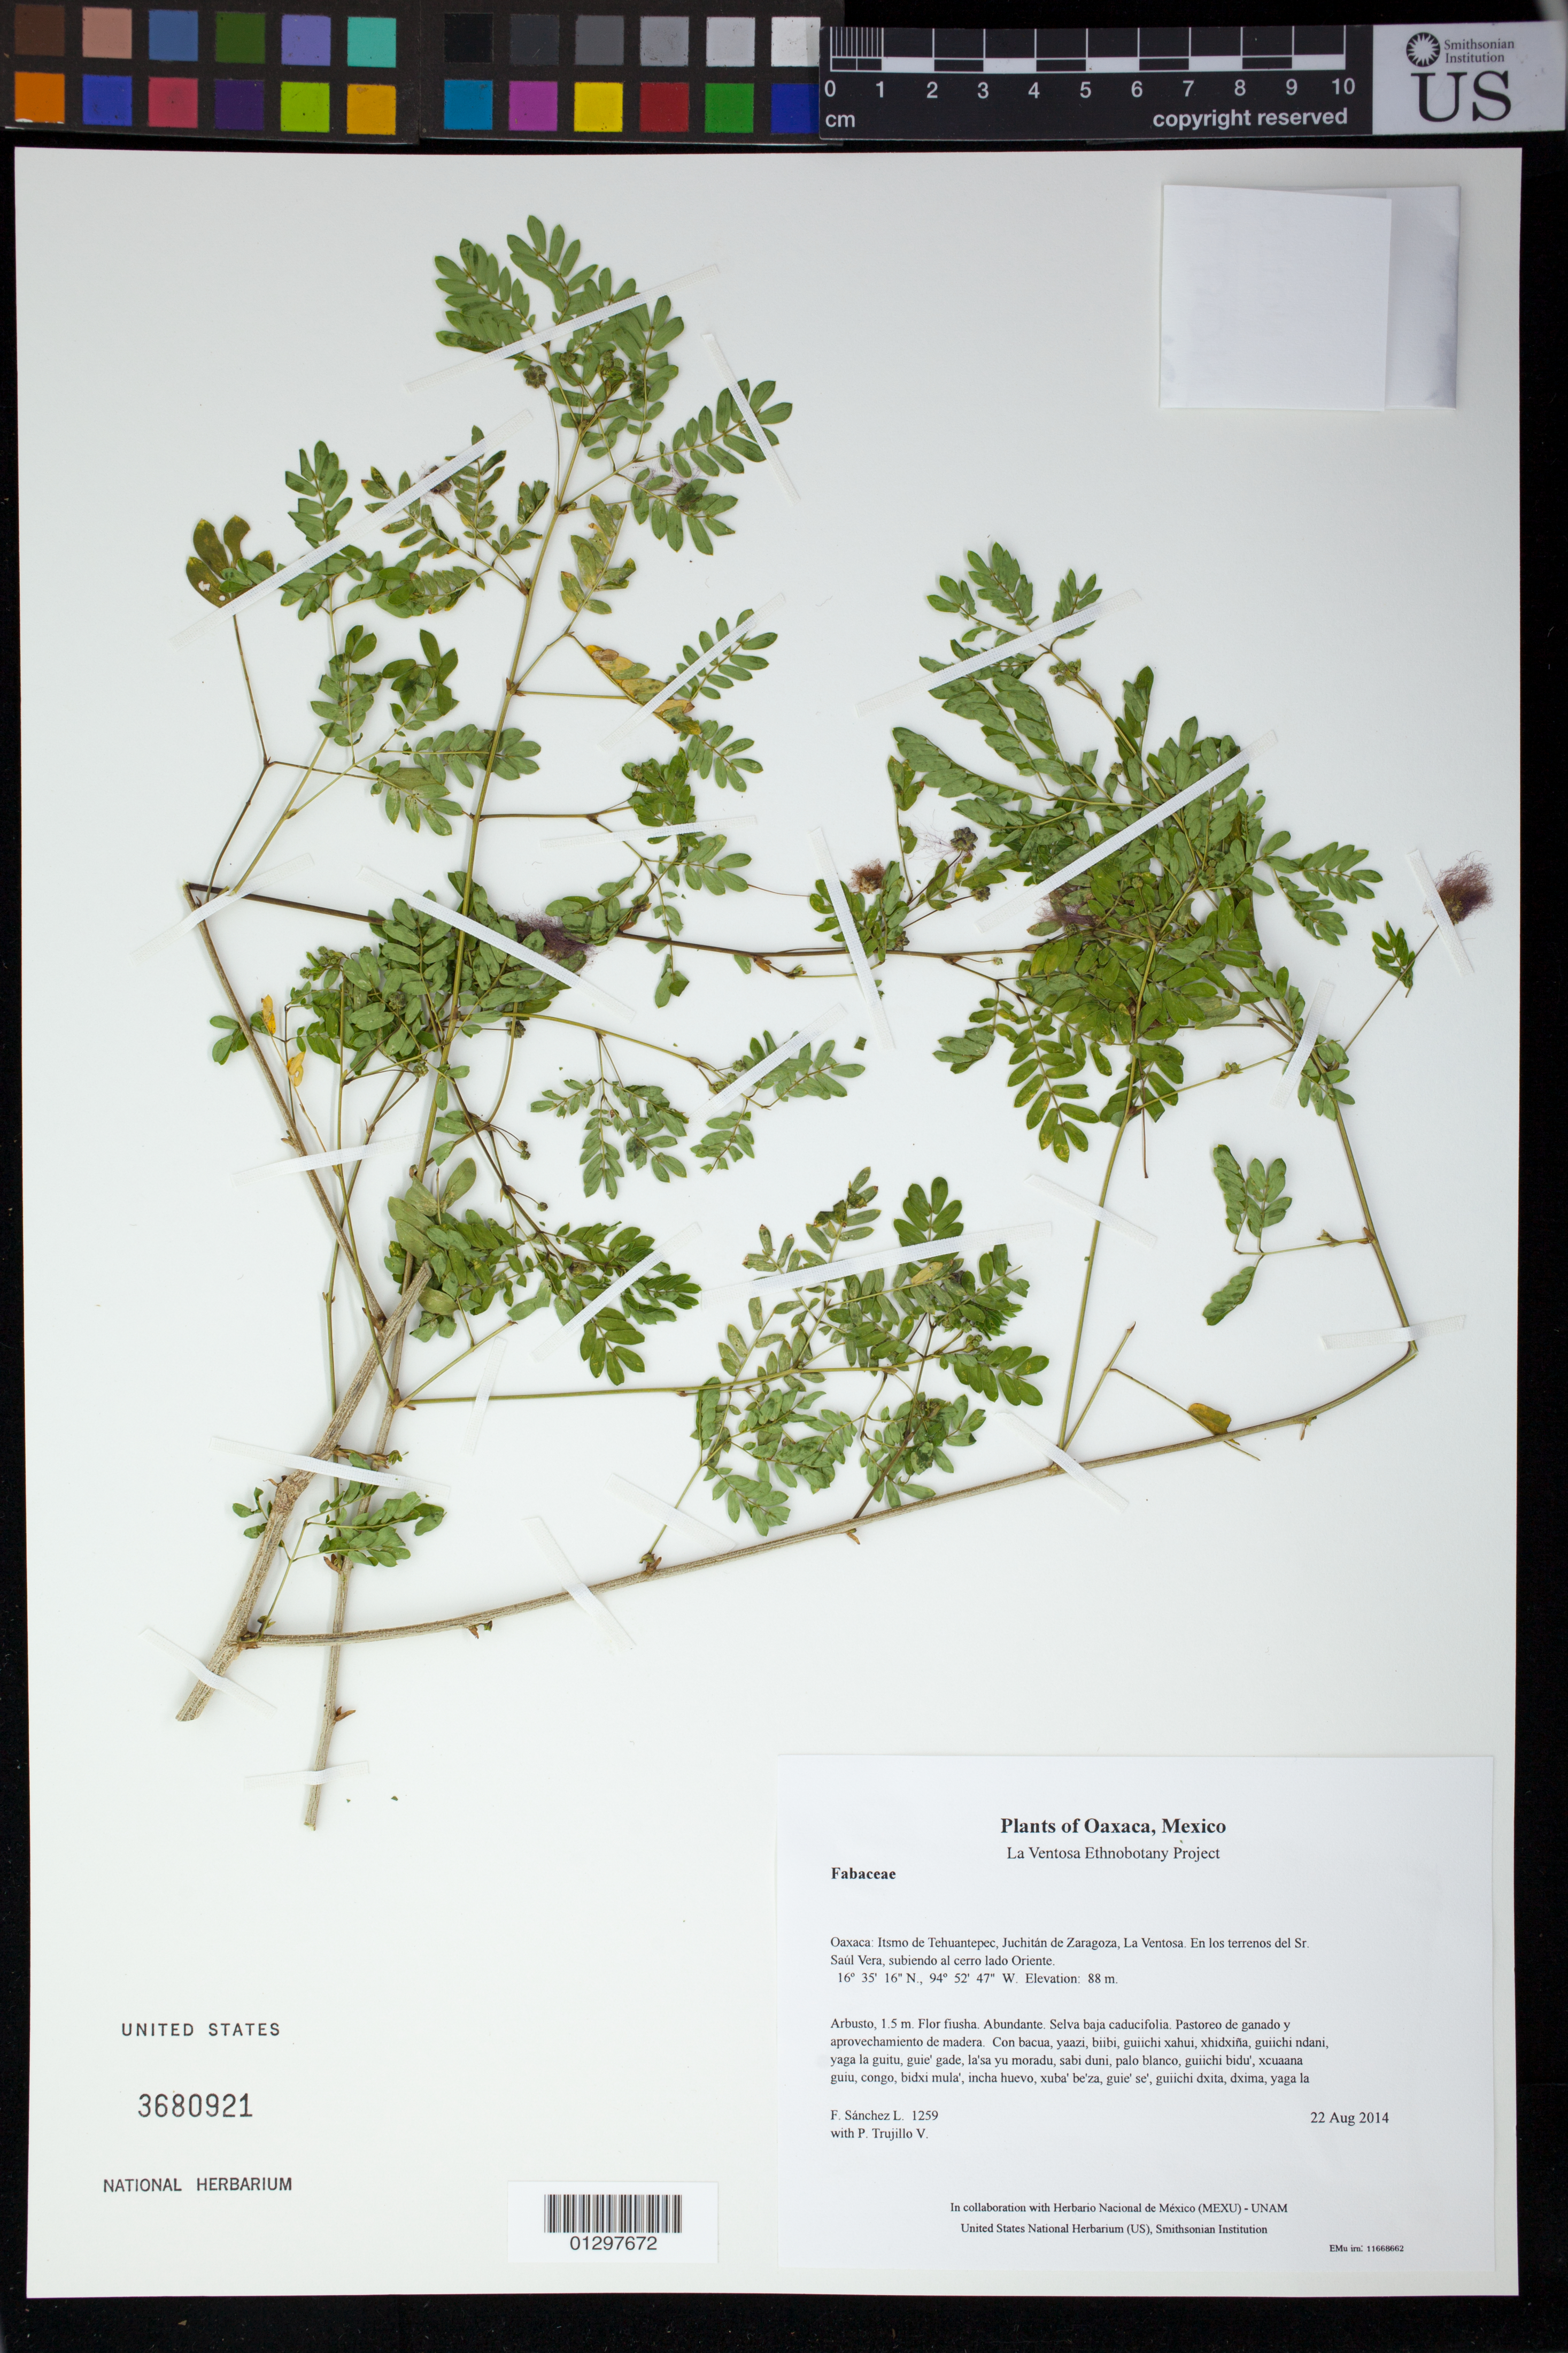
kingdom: Plantae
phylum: Tracheophyta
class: Magnoliopsida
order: Fabales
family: Fabaceae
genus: Zapoteca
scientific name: Zapoteca formosa subsp. rosei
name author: (Wiggins) H.M. Hern.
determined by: Hernandez, H. M., (MO), Missouri Botanical Garden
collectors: F. Sánchez L. & P. Trujillo V.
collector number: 1259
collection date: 2014-08-22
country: Mexico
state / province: Oaxaca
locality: Itsmo de Tehuantepec, Juchitán de Zaragoza, La Ventosa. En los terrenos del Sr. Saúl Vera, subiendo al cerro lado Oriente.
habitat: Selva baja caducifolia. Pastoreo de ganado y aprovechamiento de madera.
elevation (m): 88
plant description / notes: JEBOT, MEXU, SERO, US; Yaga bandaga. 1.5 m. Guie' fiusha. Stale.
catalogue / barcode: US 3680921